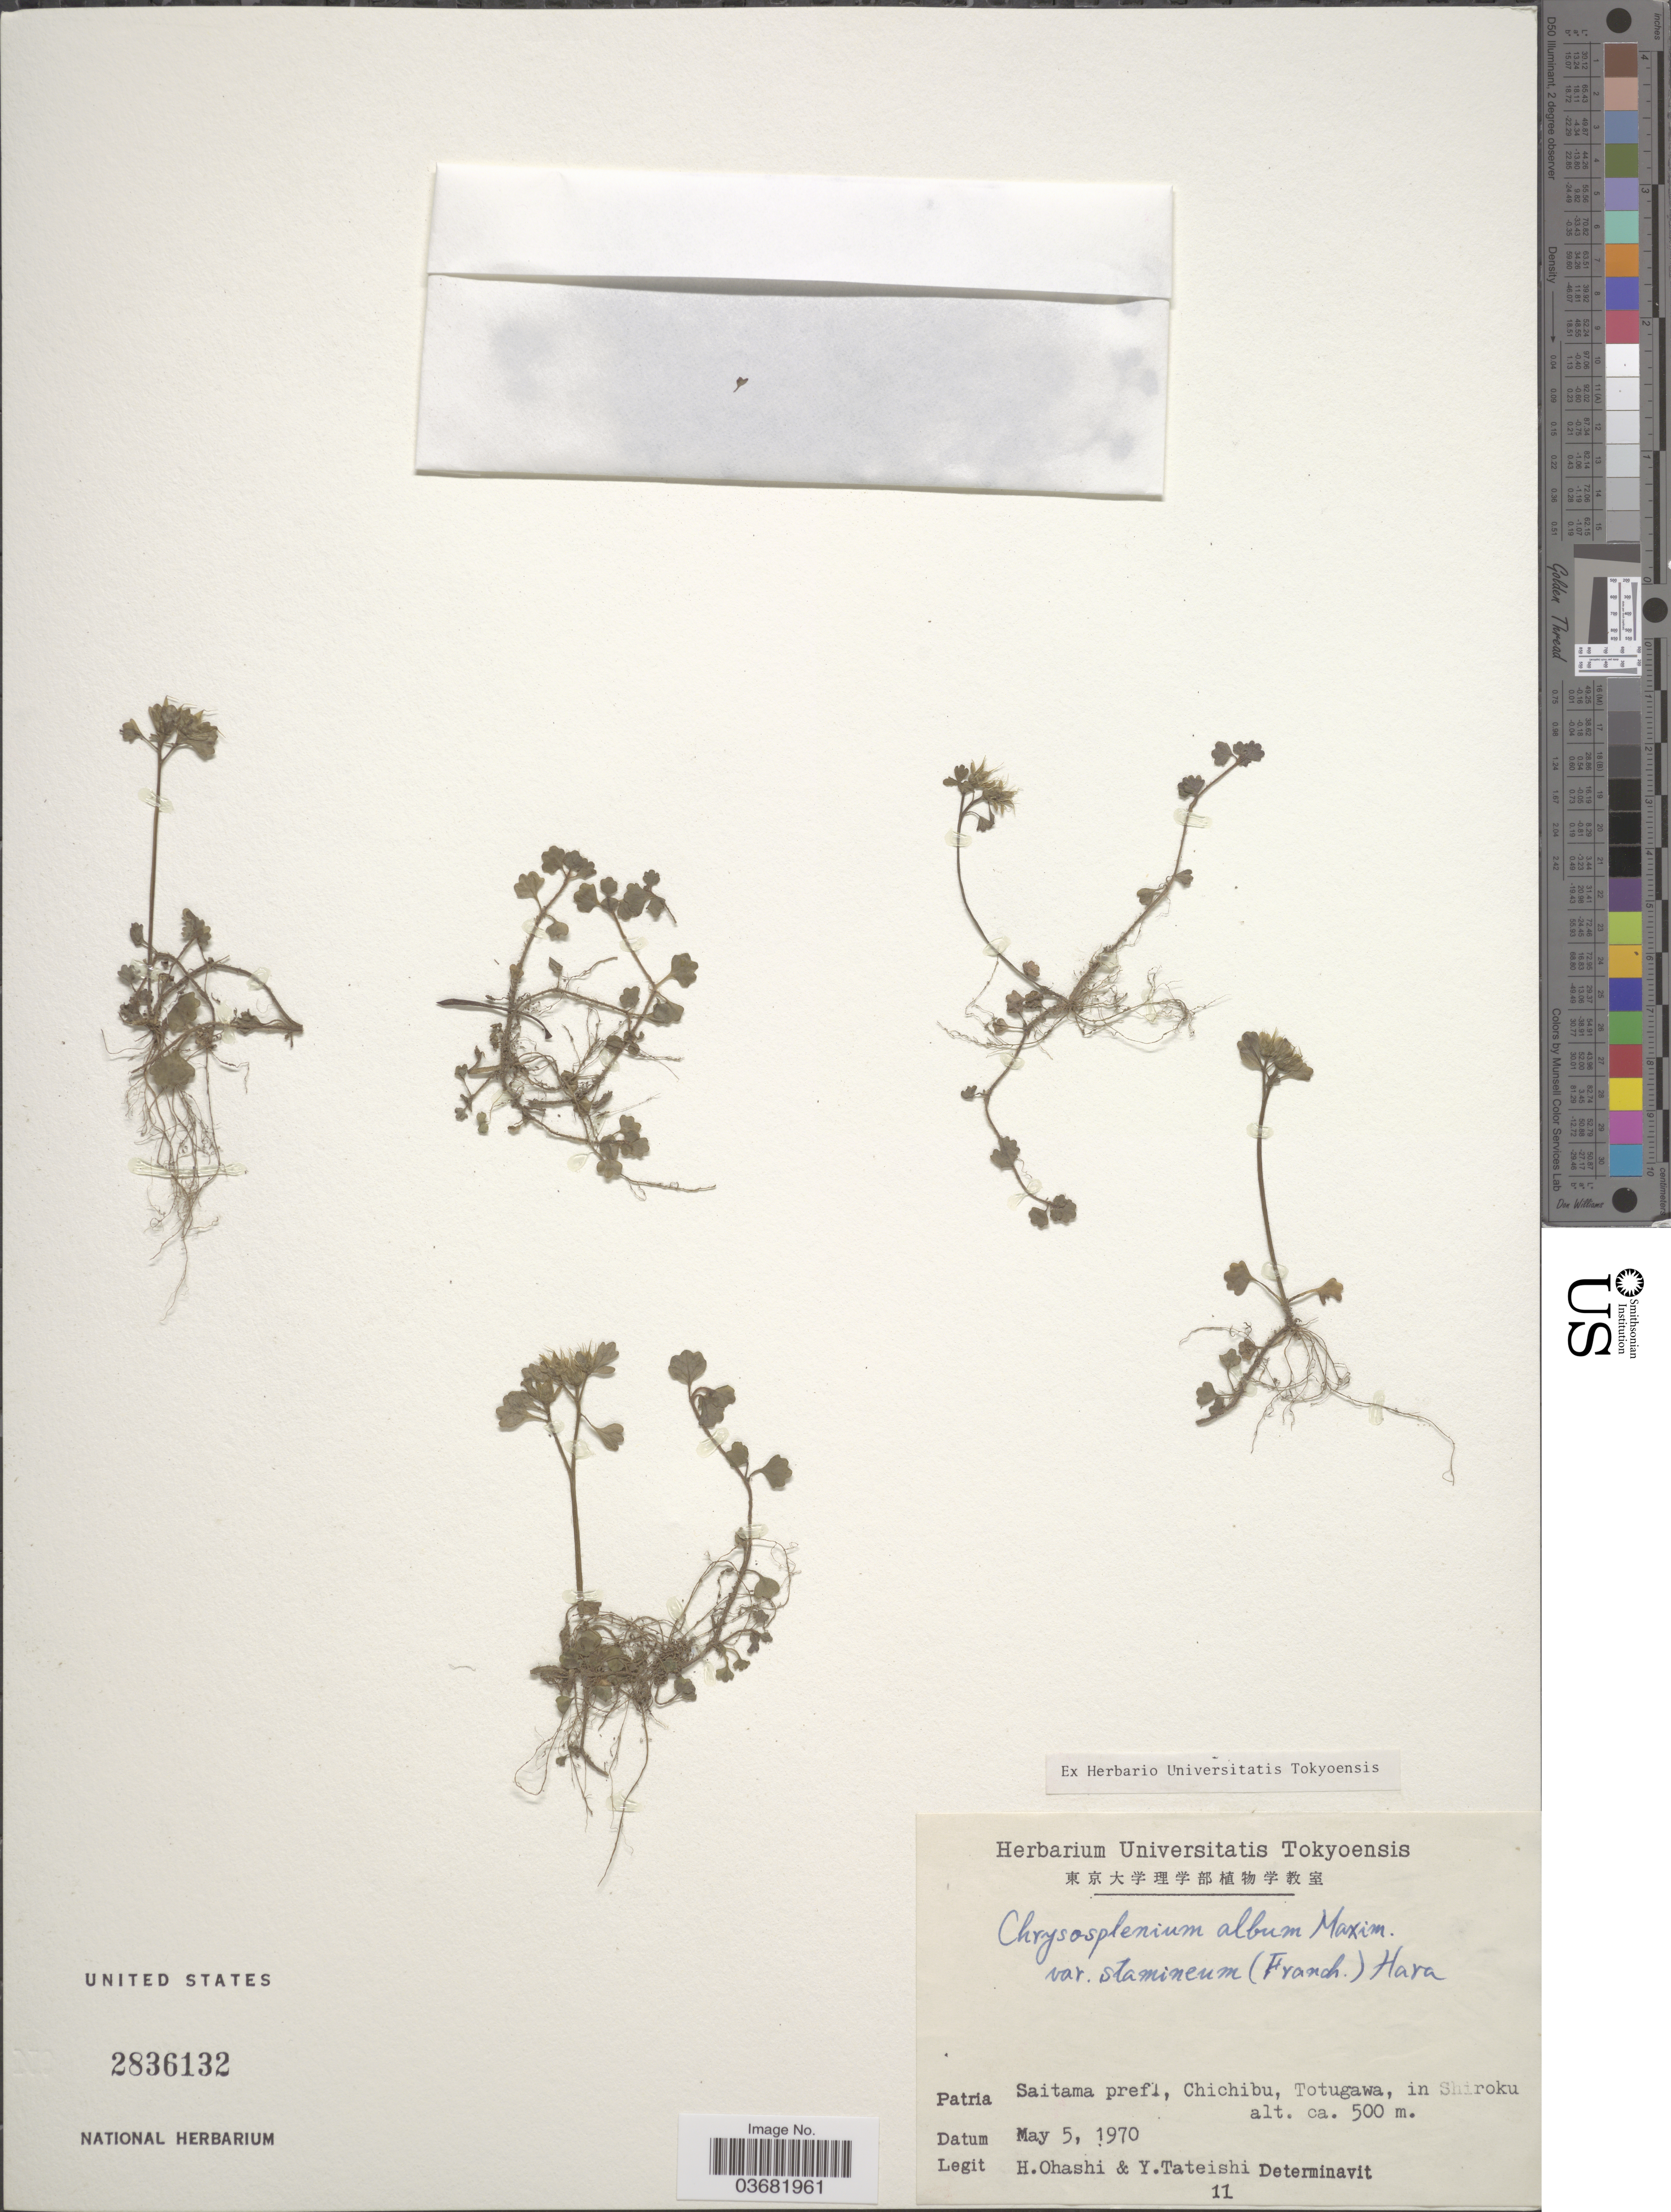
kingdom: Plantae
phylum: Tracheophyta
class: Magnoliopsida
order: Saxifragales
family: Saxifragaceae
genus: Chrysosplenium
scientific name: Chrysosplenium album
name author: Maxim.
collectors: H. Ohashi & Y. Tateishi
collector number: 11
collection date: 1970-05-05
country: Japan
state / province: Saitama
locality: Saitama pref., Chichibu, Totugawa, in Shiroku.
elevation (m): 500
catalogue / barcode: US 2836132